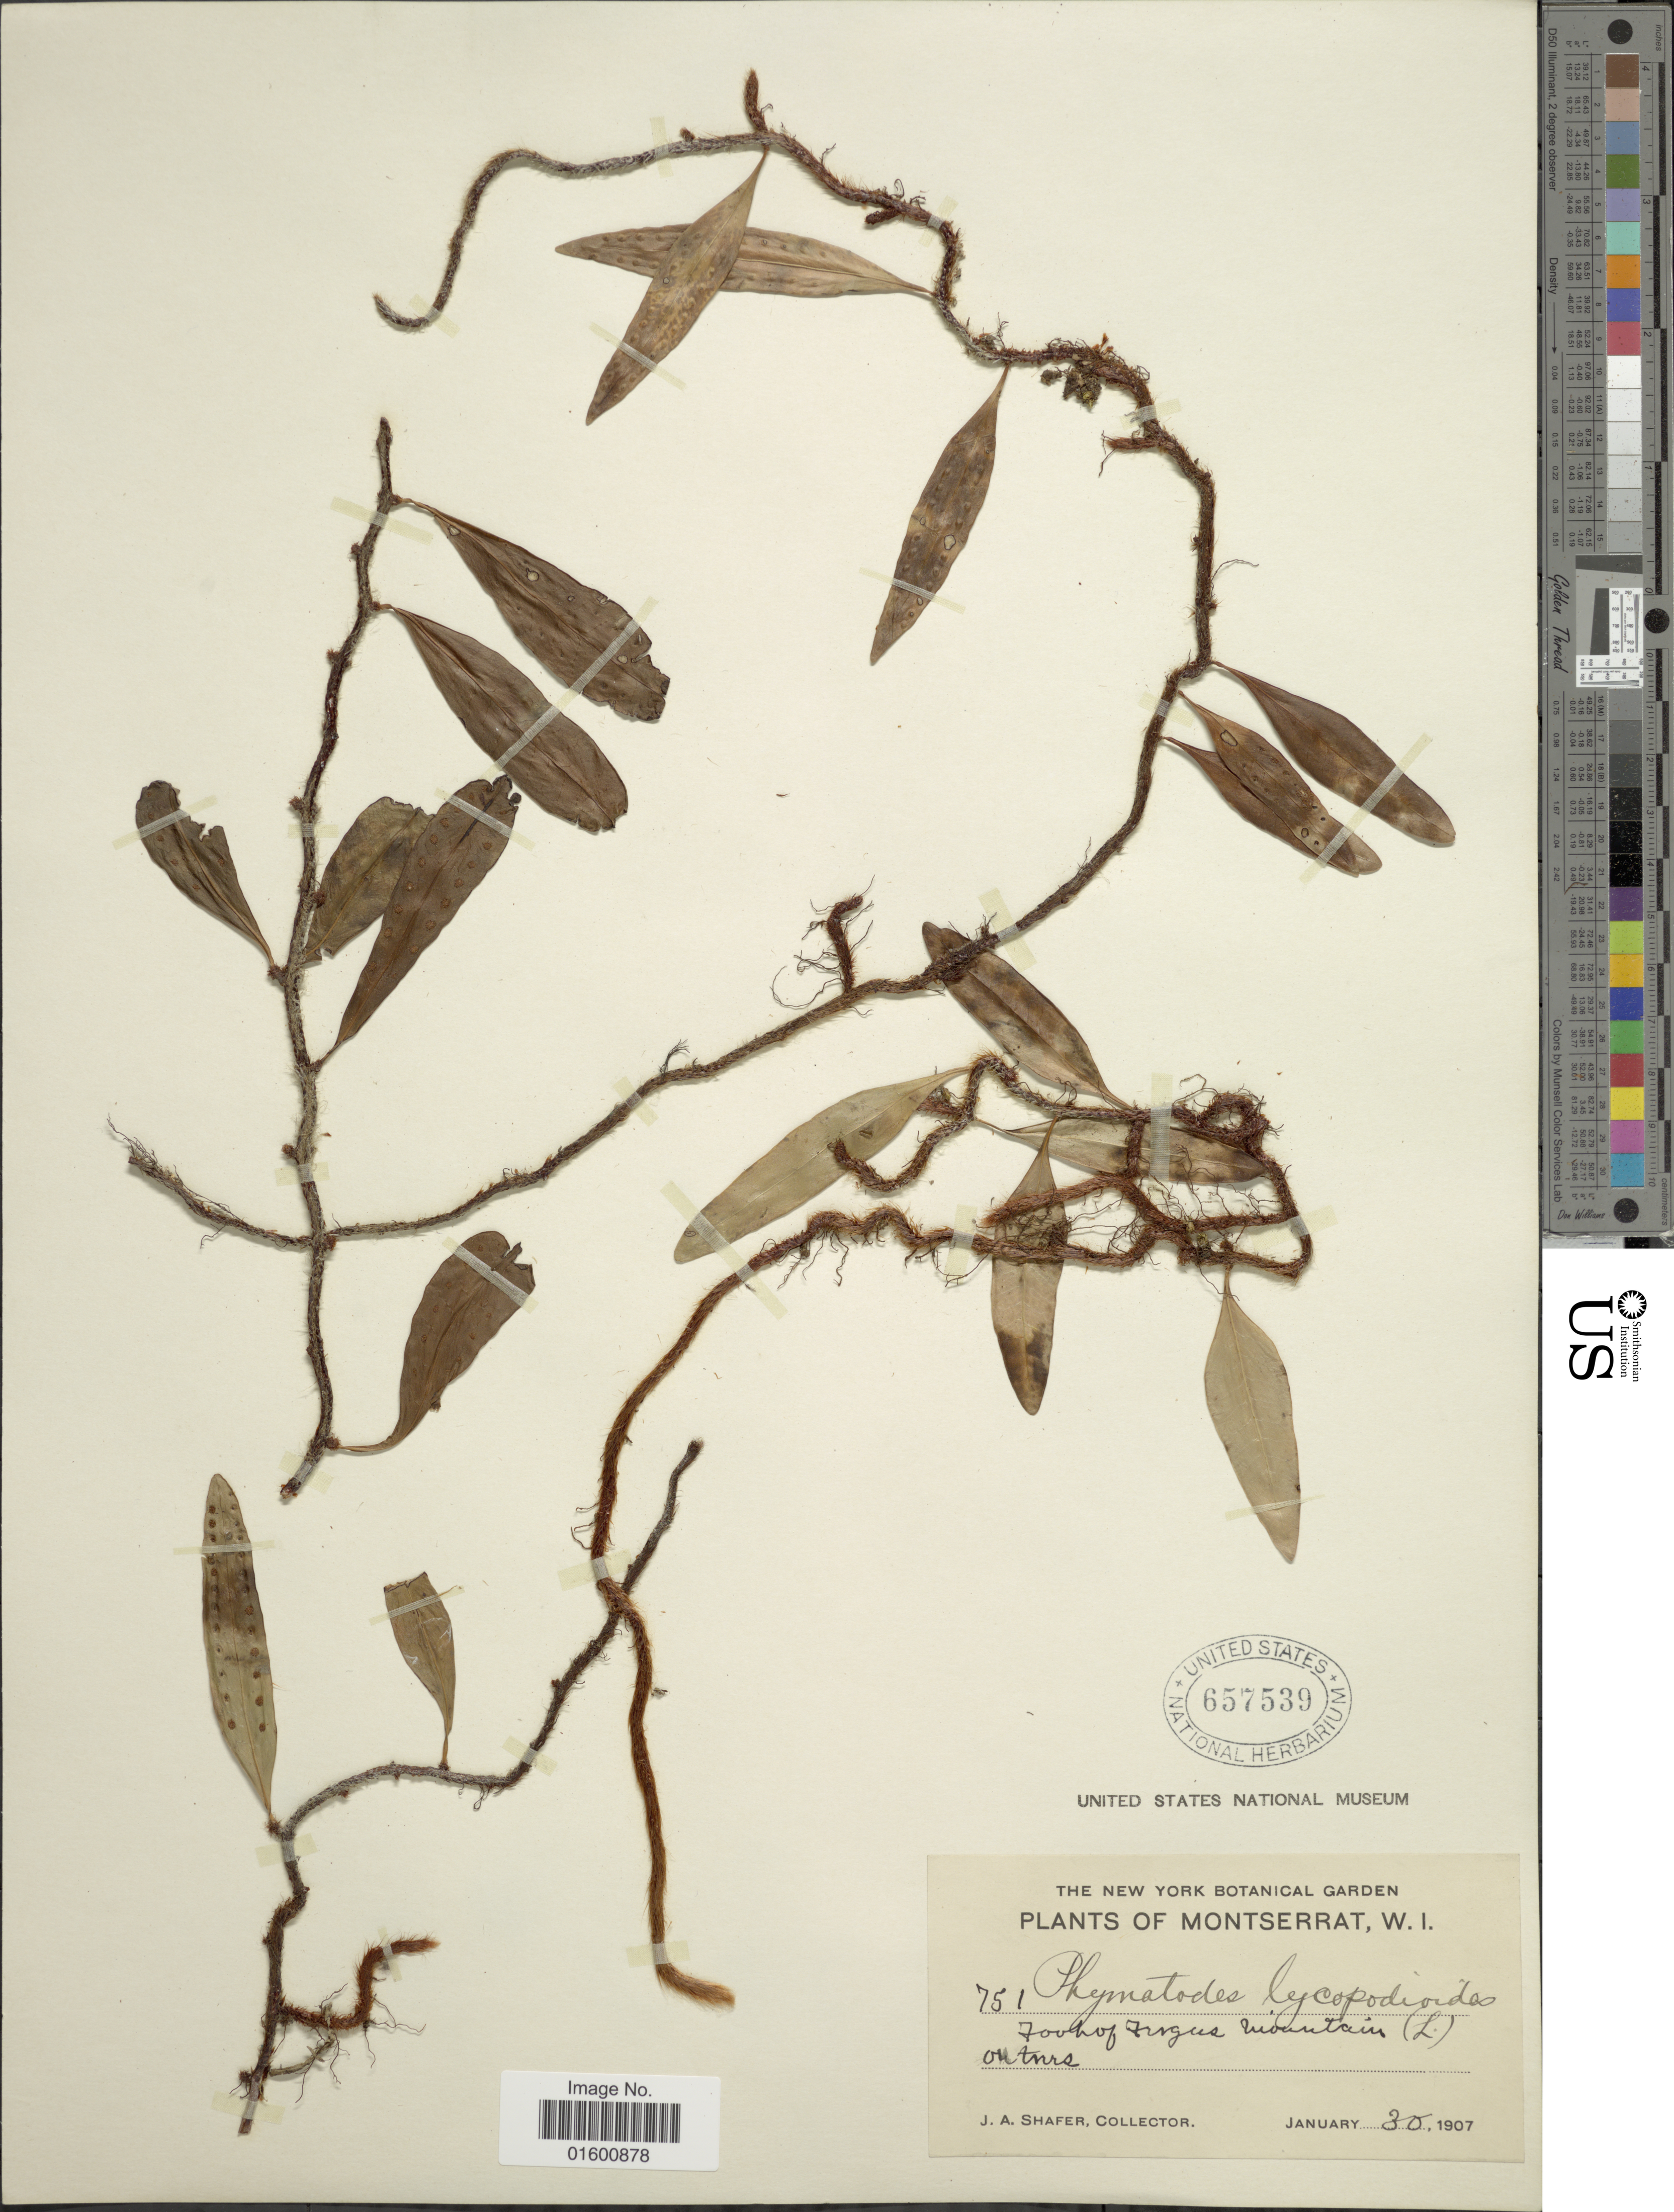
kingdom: Plantae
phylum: Tracheophyta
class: Polypodiopsida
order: Polypodiales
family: Polypodiaceae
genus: Microgramma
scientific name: Microgramma lycopodioides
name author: (L.) Copel.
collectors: J. A. Shafer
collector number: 751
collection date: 1907-01-30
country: Montserrat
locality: Foot of Irgus mountain on trees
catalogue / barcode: US 657539